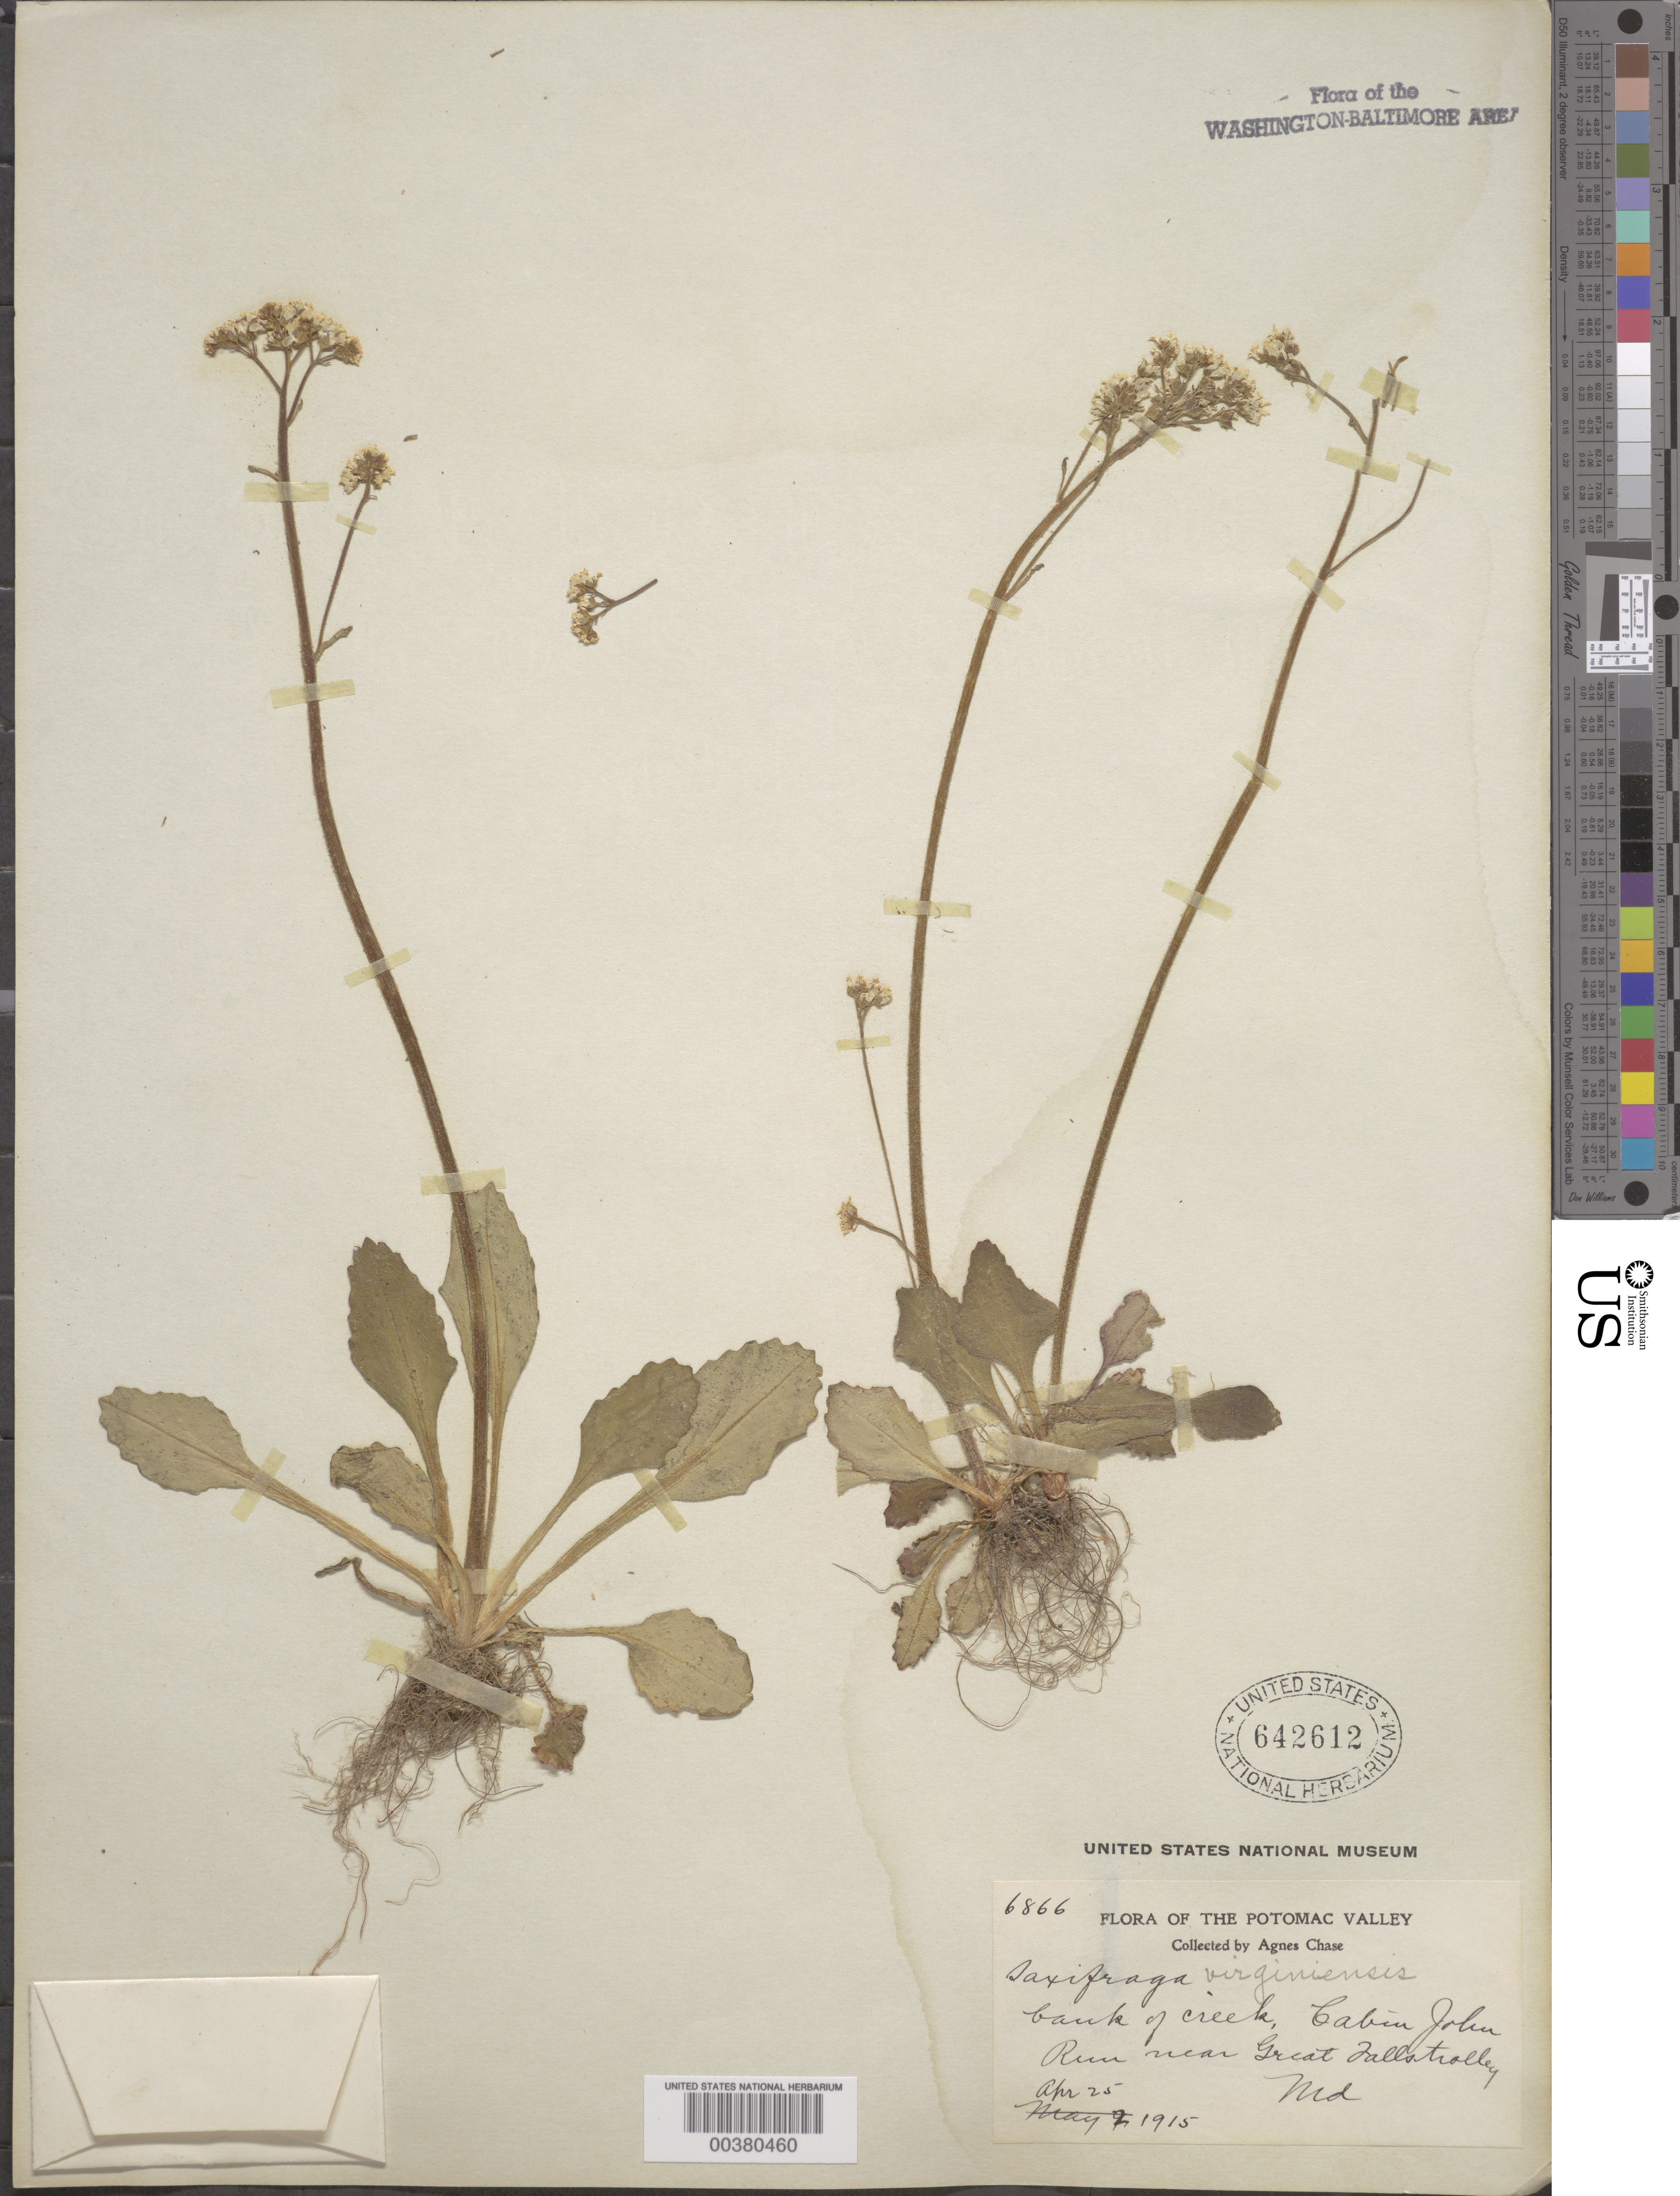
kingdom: Plantae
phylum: Tracheophyta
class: Magnoliopsida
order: Saxifragales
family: Saxifragaceae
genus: Micranthes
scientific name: Micranthes virginiensis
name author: (Michx.) Small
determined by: Strong, Mark T., (BOT), Smithsonian Institution - National Museum of Natural History (UNITED STATES)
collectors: A. Chase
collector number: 6866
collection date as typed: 25 Apr 1915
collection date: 1915-04-25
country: United States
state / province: Maryland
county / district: Montgomery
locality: Cabin John Run near Great Falls Trolley C. & O. Canal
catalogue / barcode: US 642612